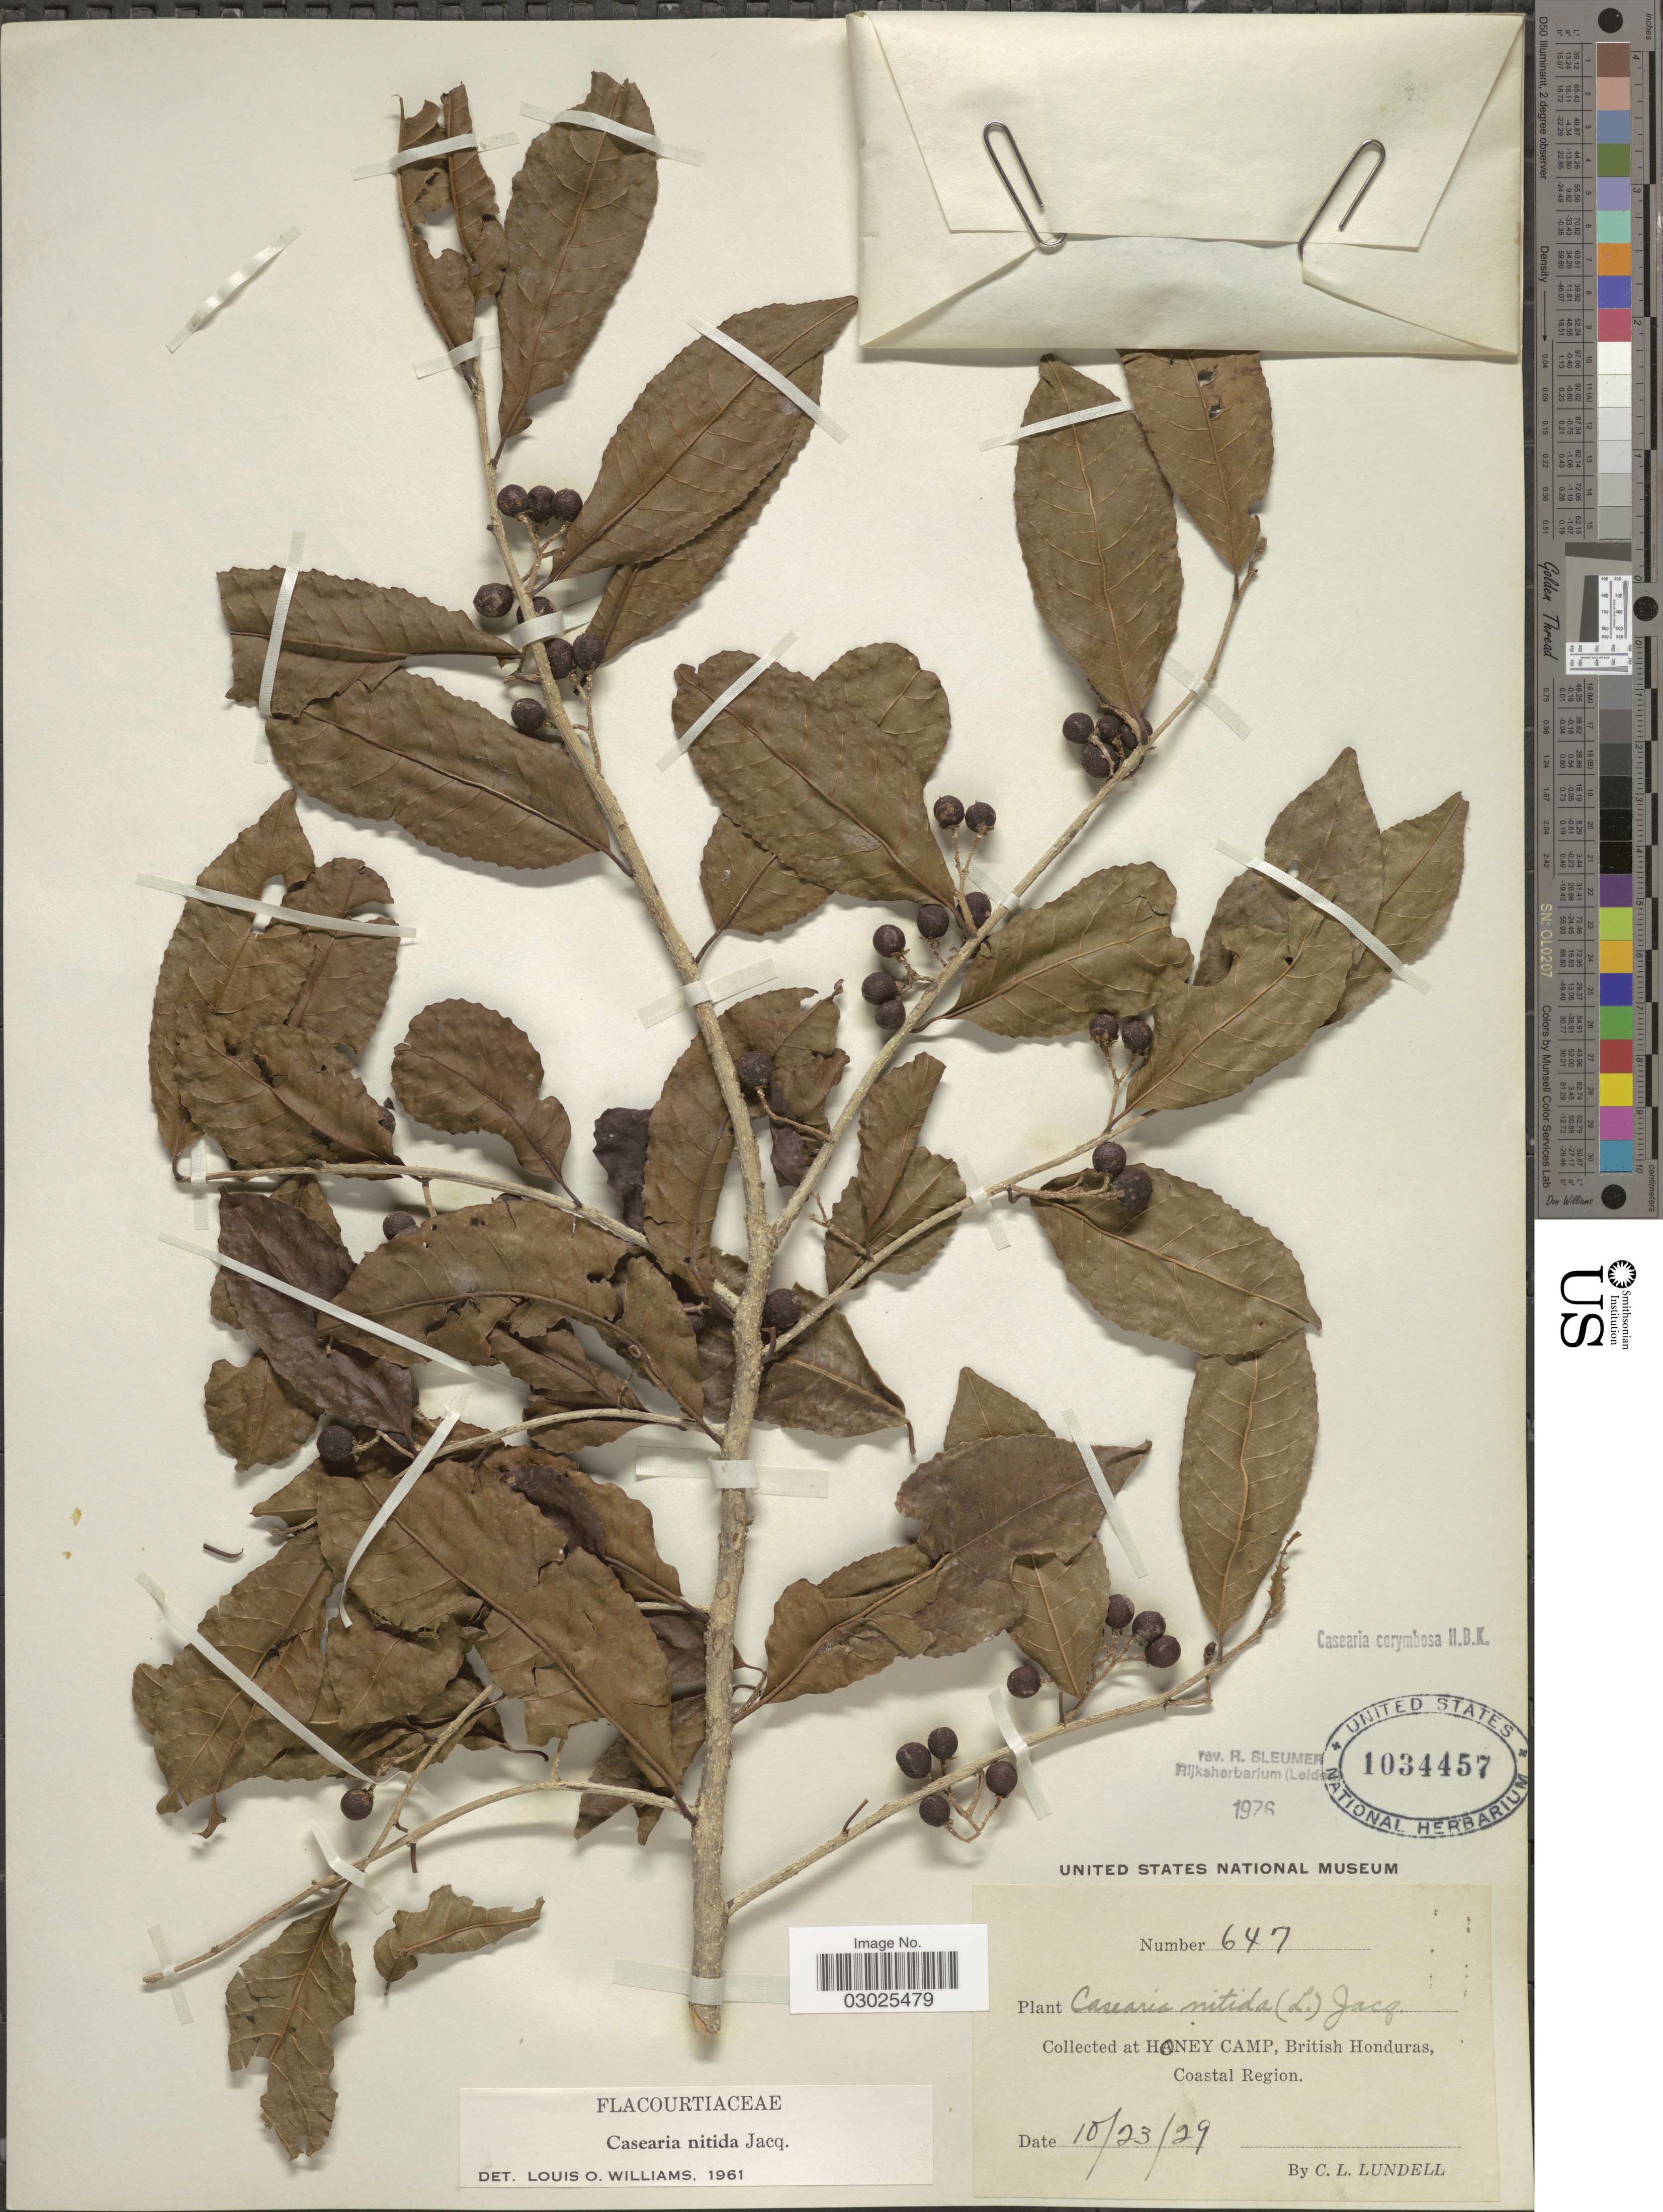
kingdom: Plantae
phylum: Tracheophyta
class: Magnoliopsida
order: Malpighiales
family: Salicaceae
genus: Casearia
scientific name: Casearia corymbosa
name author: Kunth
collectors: C. L. Lundell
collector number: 647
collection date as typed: Transcribed d/m/y: 23/10/29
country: Belize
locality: Honey Camp, British Honduras, Coastal Region.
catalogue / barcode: US 1034457